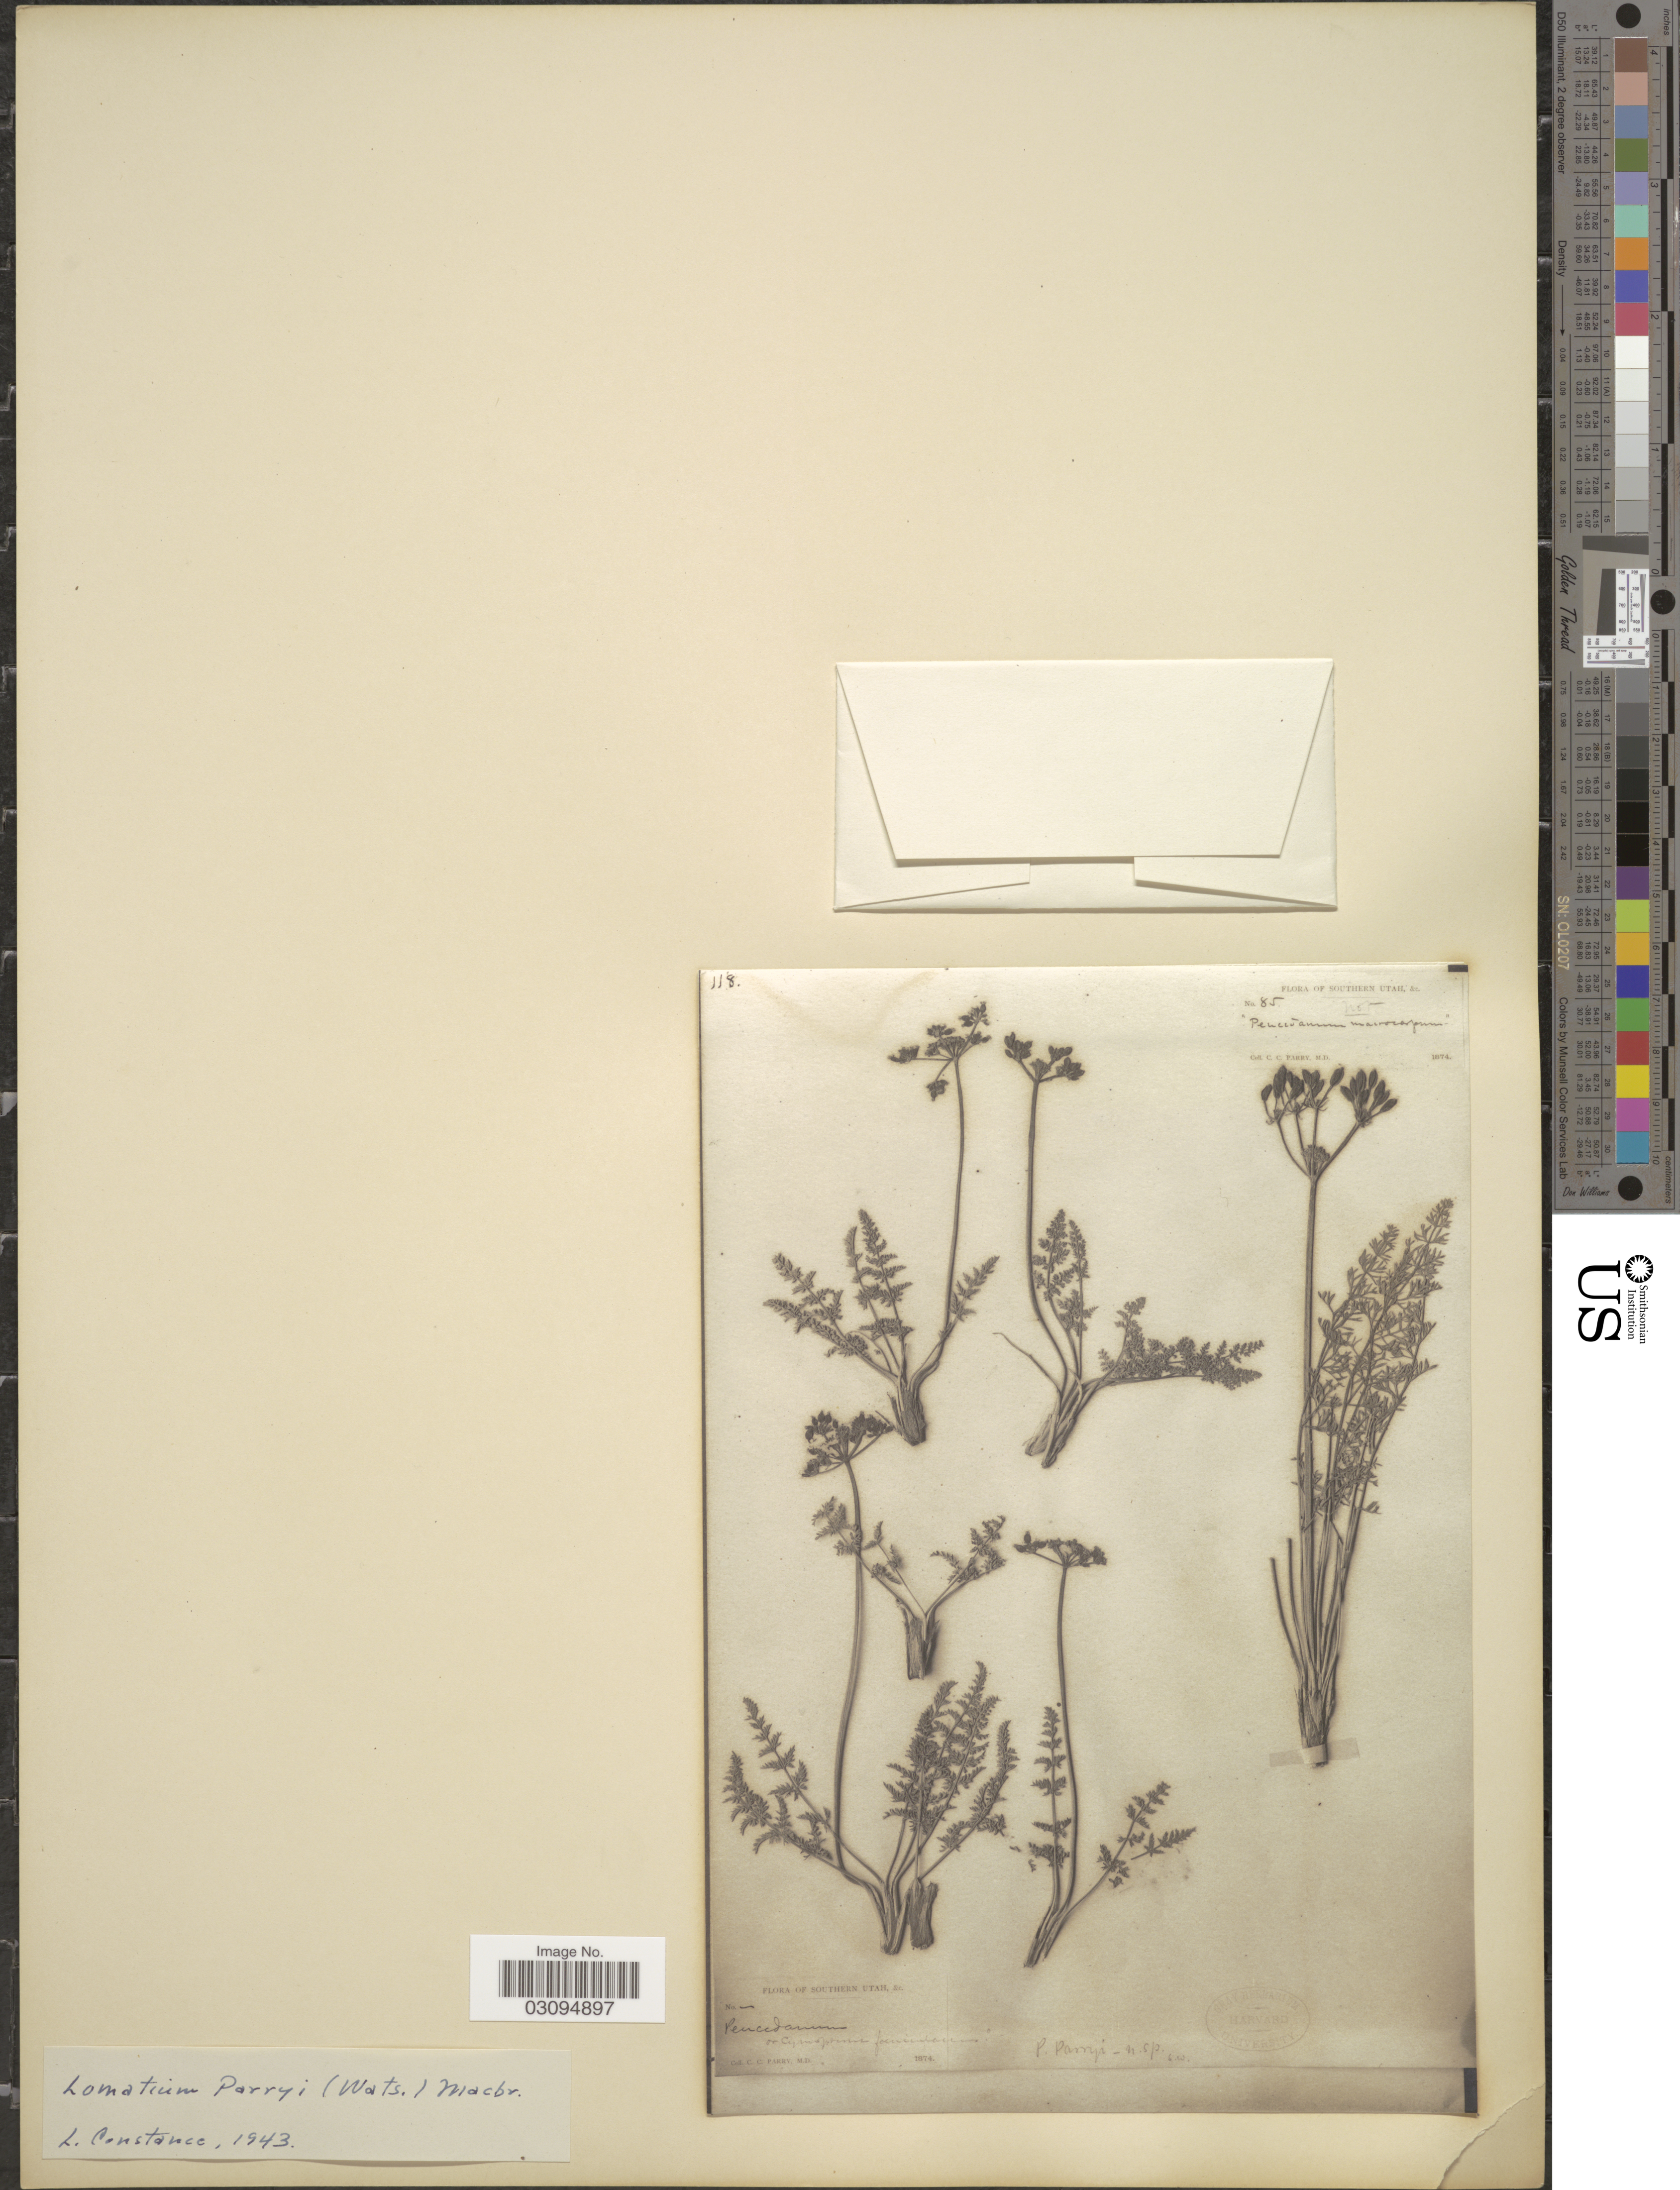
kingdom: Plantae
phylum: Tracheophyta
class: Magnoliopsida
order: Apiales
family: Apiaceae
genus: Lomatium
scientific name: Lomatium parryi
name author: (S. Watson) J.F. Macbr.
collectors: C. C. Parry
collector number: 85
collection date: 1874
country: United States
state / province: Utah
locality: Southern Utah.